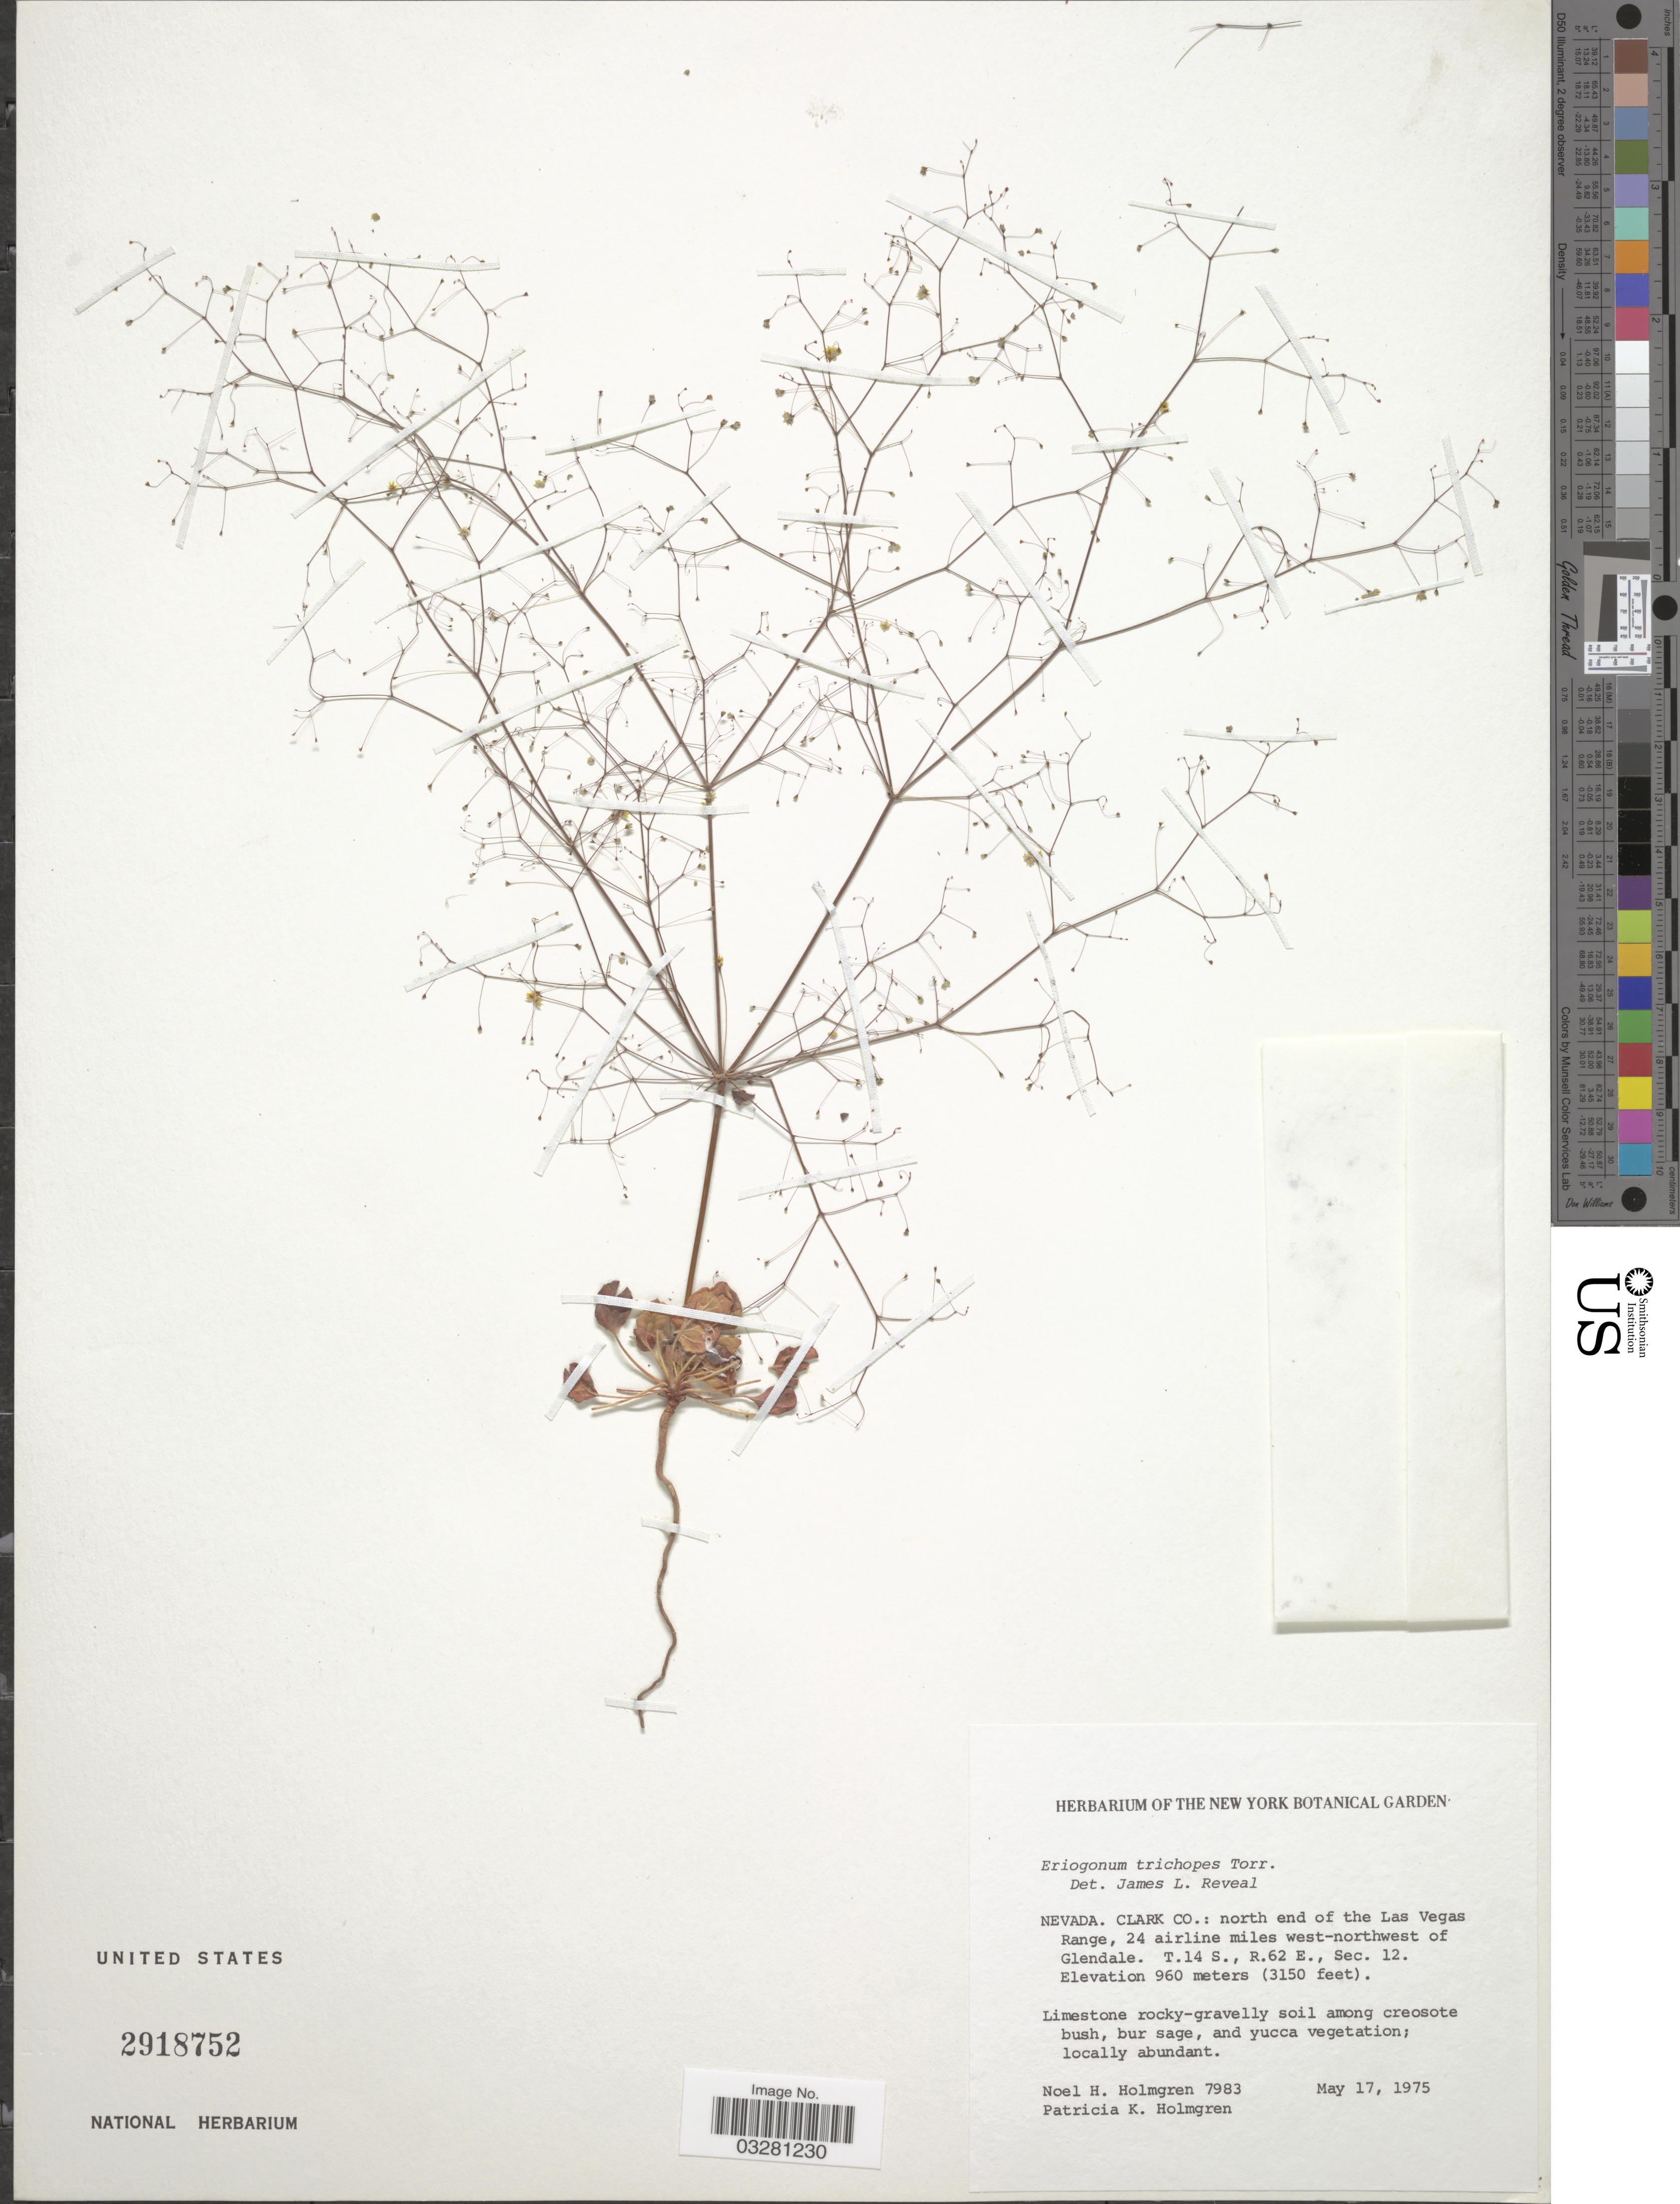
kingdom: Plantae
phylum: Tracheophyta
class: Magnoliopsida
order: Caryophyllales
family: Polygonaceae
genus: Eriogonum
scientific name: Eriogonum trichopes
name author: Torr.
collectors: N. H. Holmgren & P. K. Holmgren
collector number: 7983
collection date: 1975-05-17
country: United States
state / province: Nevada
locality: Clark Co.: north end of the Las Vegas Range, 24 airline miles west-northwest of Glendale. T.14S., R.62E., Sec. 12.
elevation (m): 960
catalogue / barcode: US 2918752